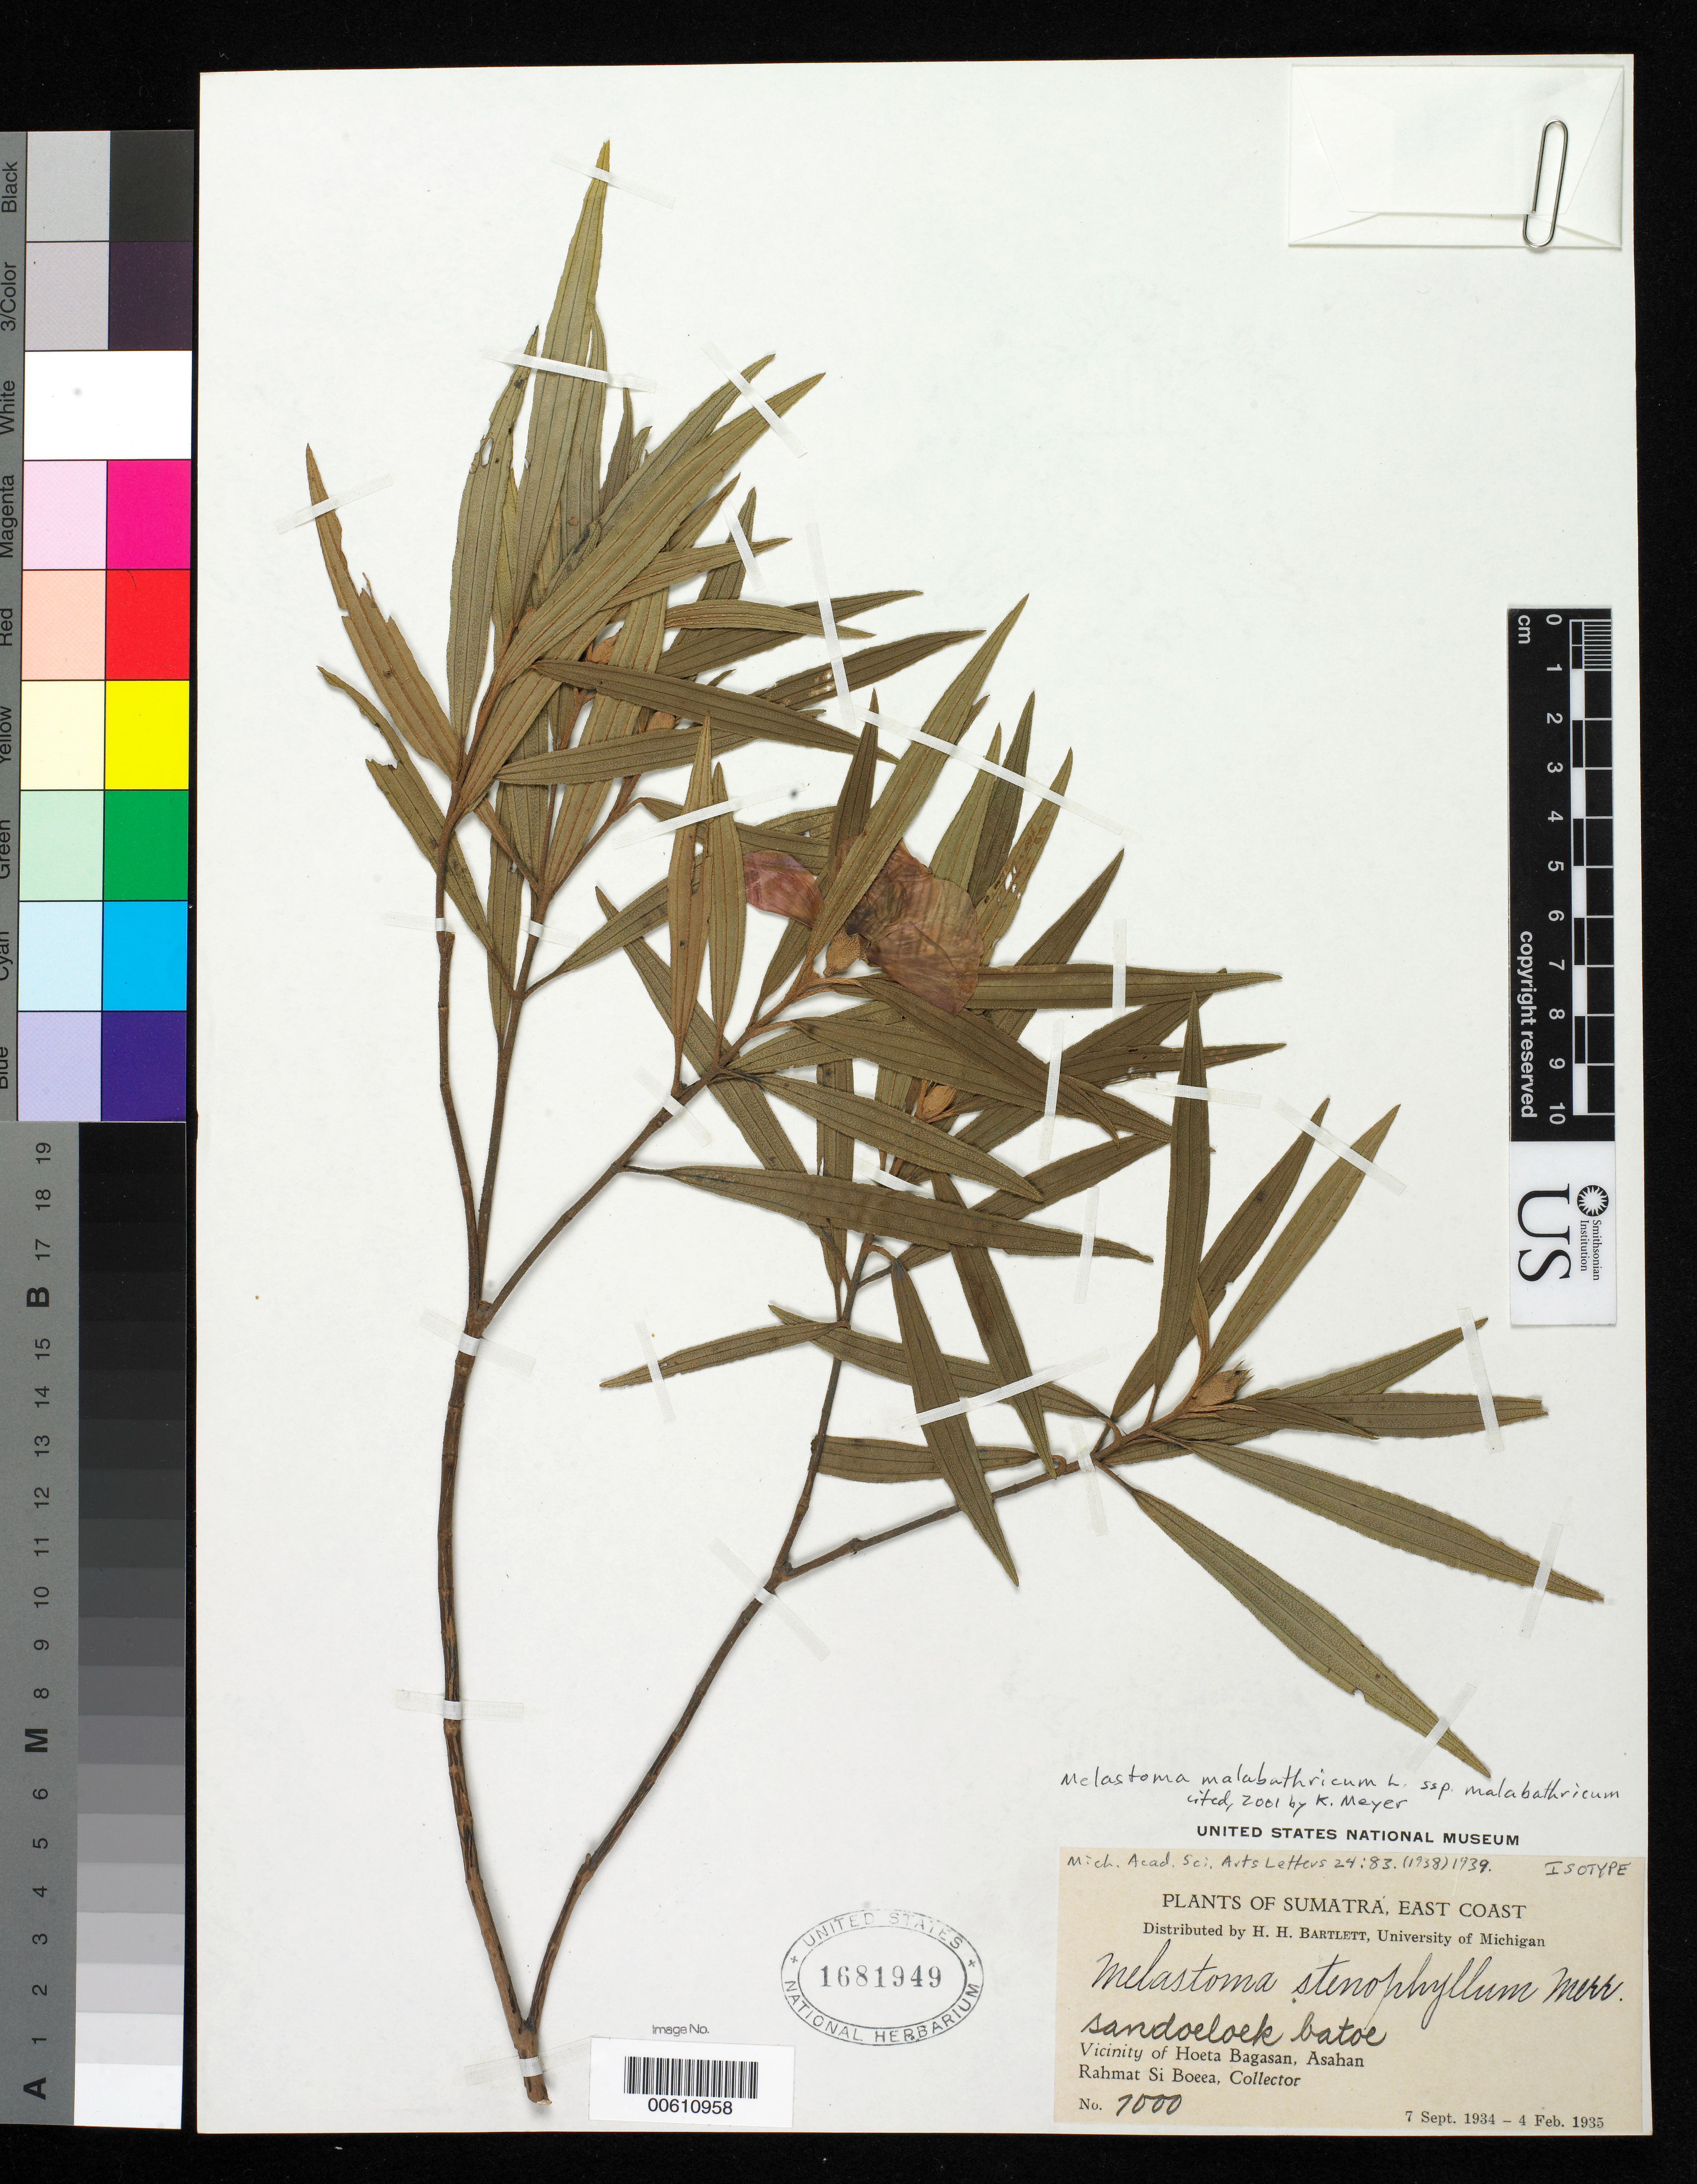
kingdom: Plantae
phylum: Tracheophyta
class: Magnoliopsida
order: Myrtales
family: Melastomataceae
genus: Melastoma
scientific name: Melastoma stenophyllum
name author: Merr.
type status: Isotype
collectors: Rahmat Si Boeea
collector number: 7000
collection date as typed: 07 Sep 1934 to 04 Feb 1935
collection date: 1934-09-07/1935-02-04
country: Indonesia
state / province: Sumatra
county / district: Sumatera Utara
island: Sumatra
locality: Hoeta Bagasan, Asahan.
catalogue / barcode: US 1681949